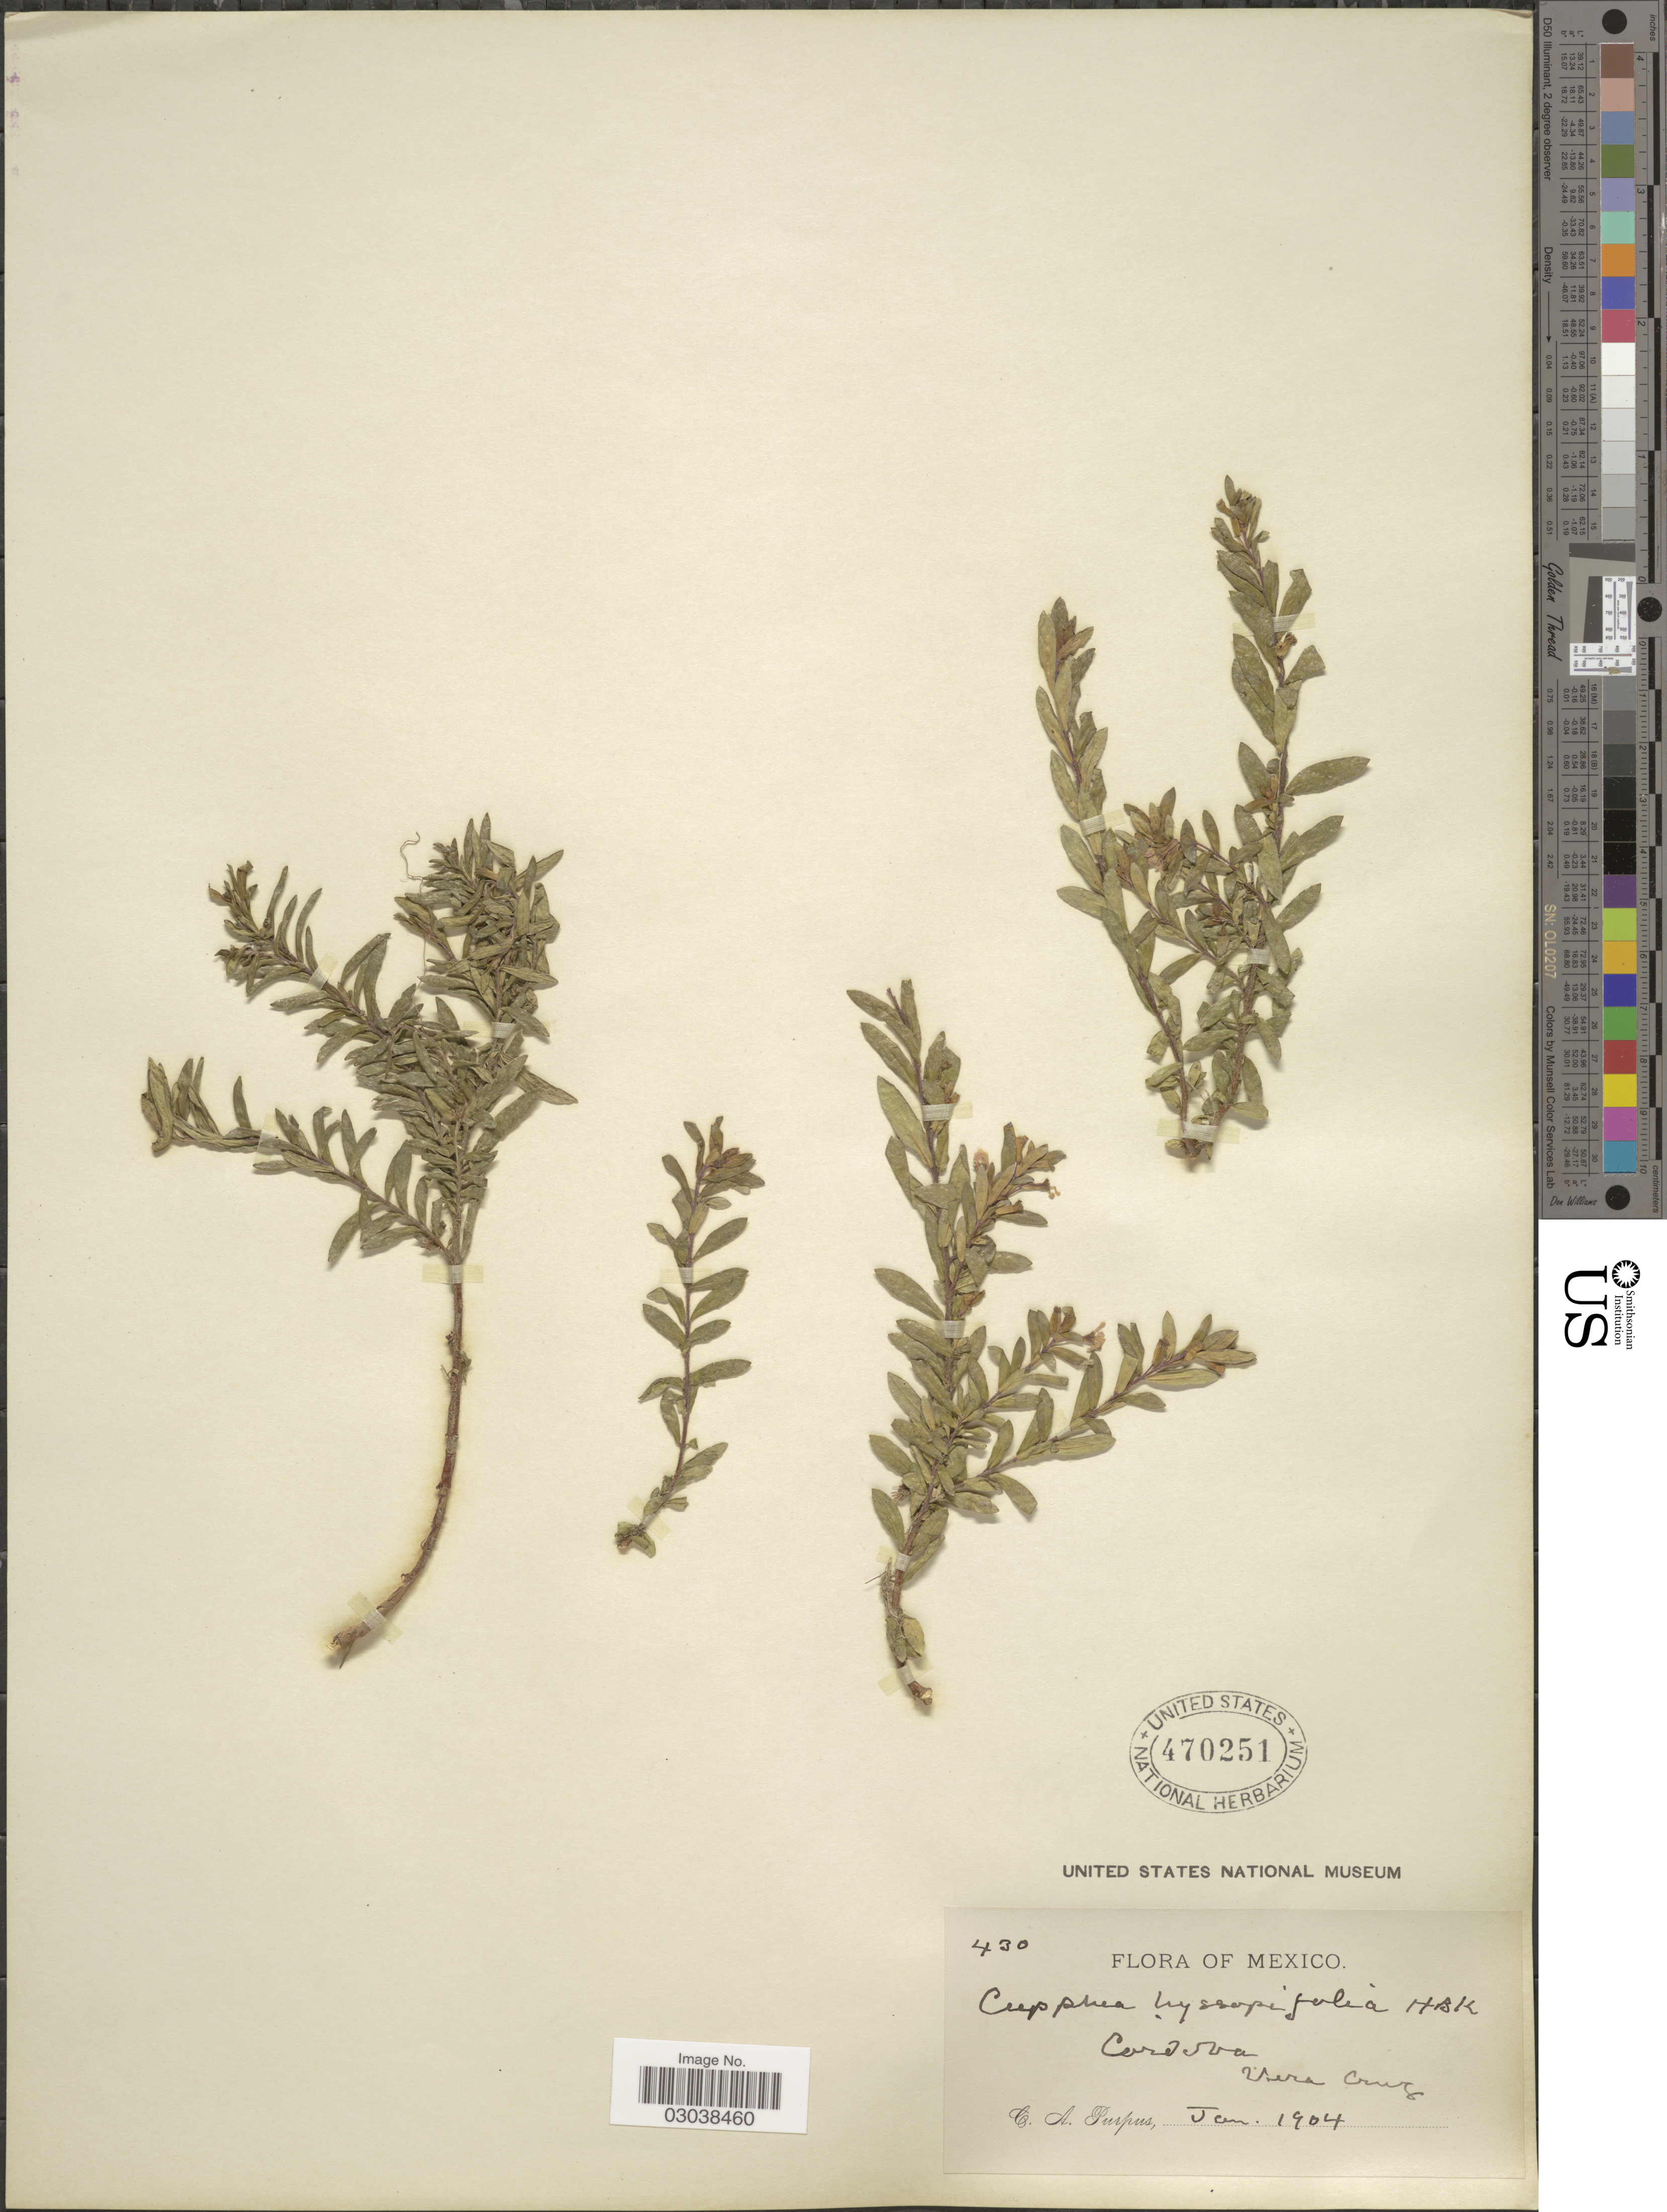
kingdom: Plantae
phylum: Tracheophyta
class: Magnoliopsida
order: Myrtales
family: Lythraceae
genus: Cuphea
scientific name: Cuphea hyssopifolia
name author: Kunth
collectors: C. A. Purpus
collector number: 430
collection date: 1904-01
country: Mexico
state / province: Veracruz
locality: Cordova, Vera Cruz.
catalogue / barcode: US 470251